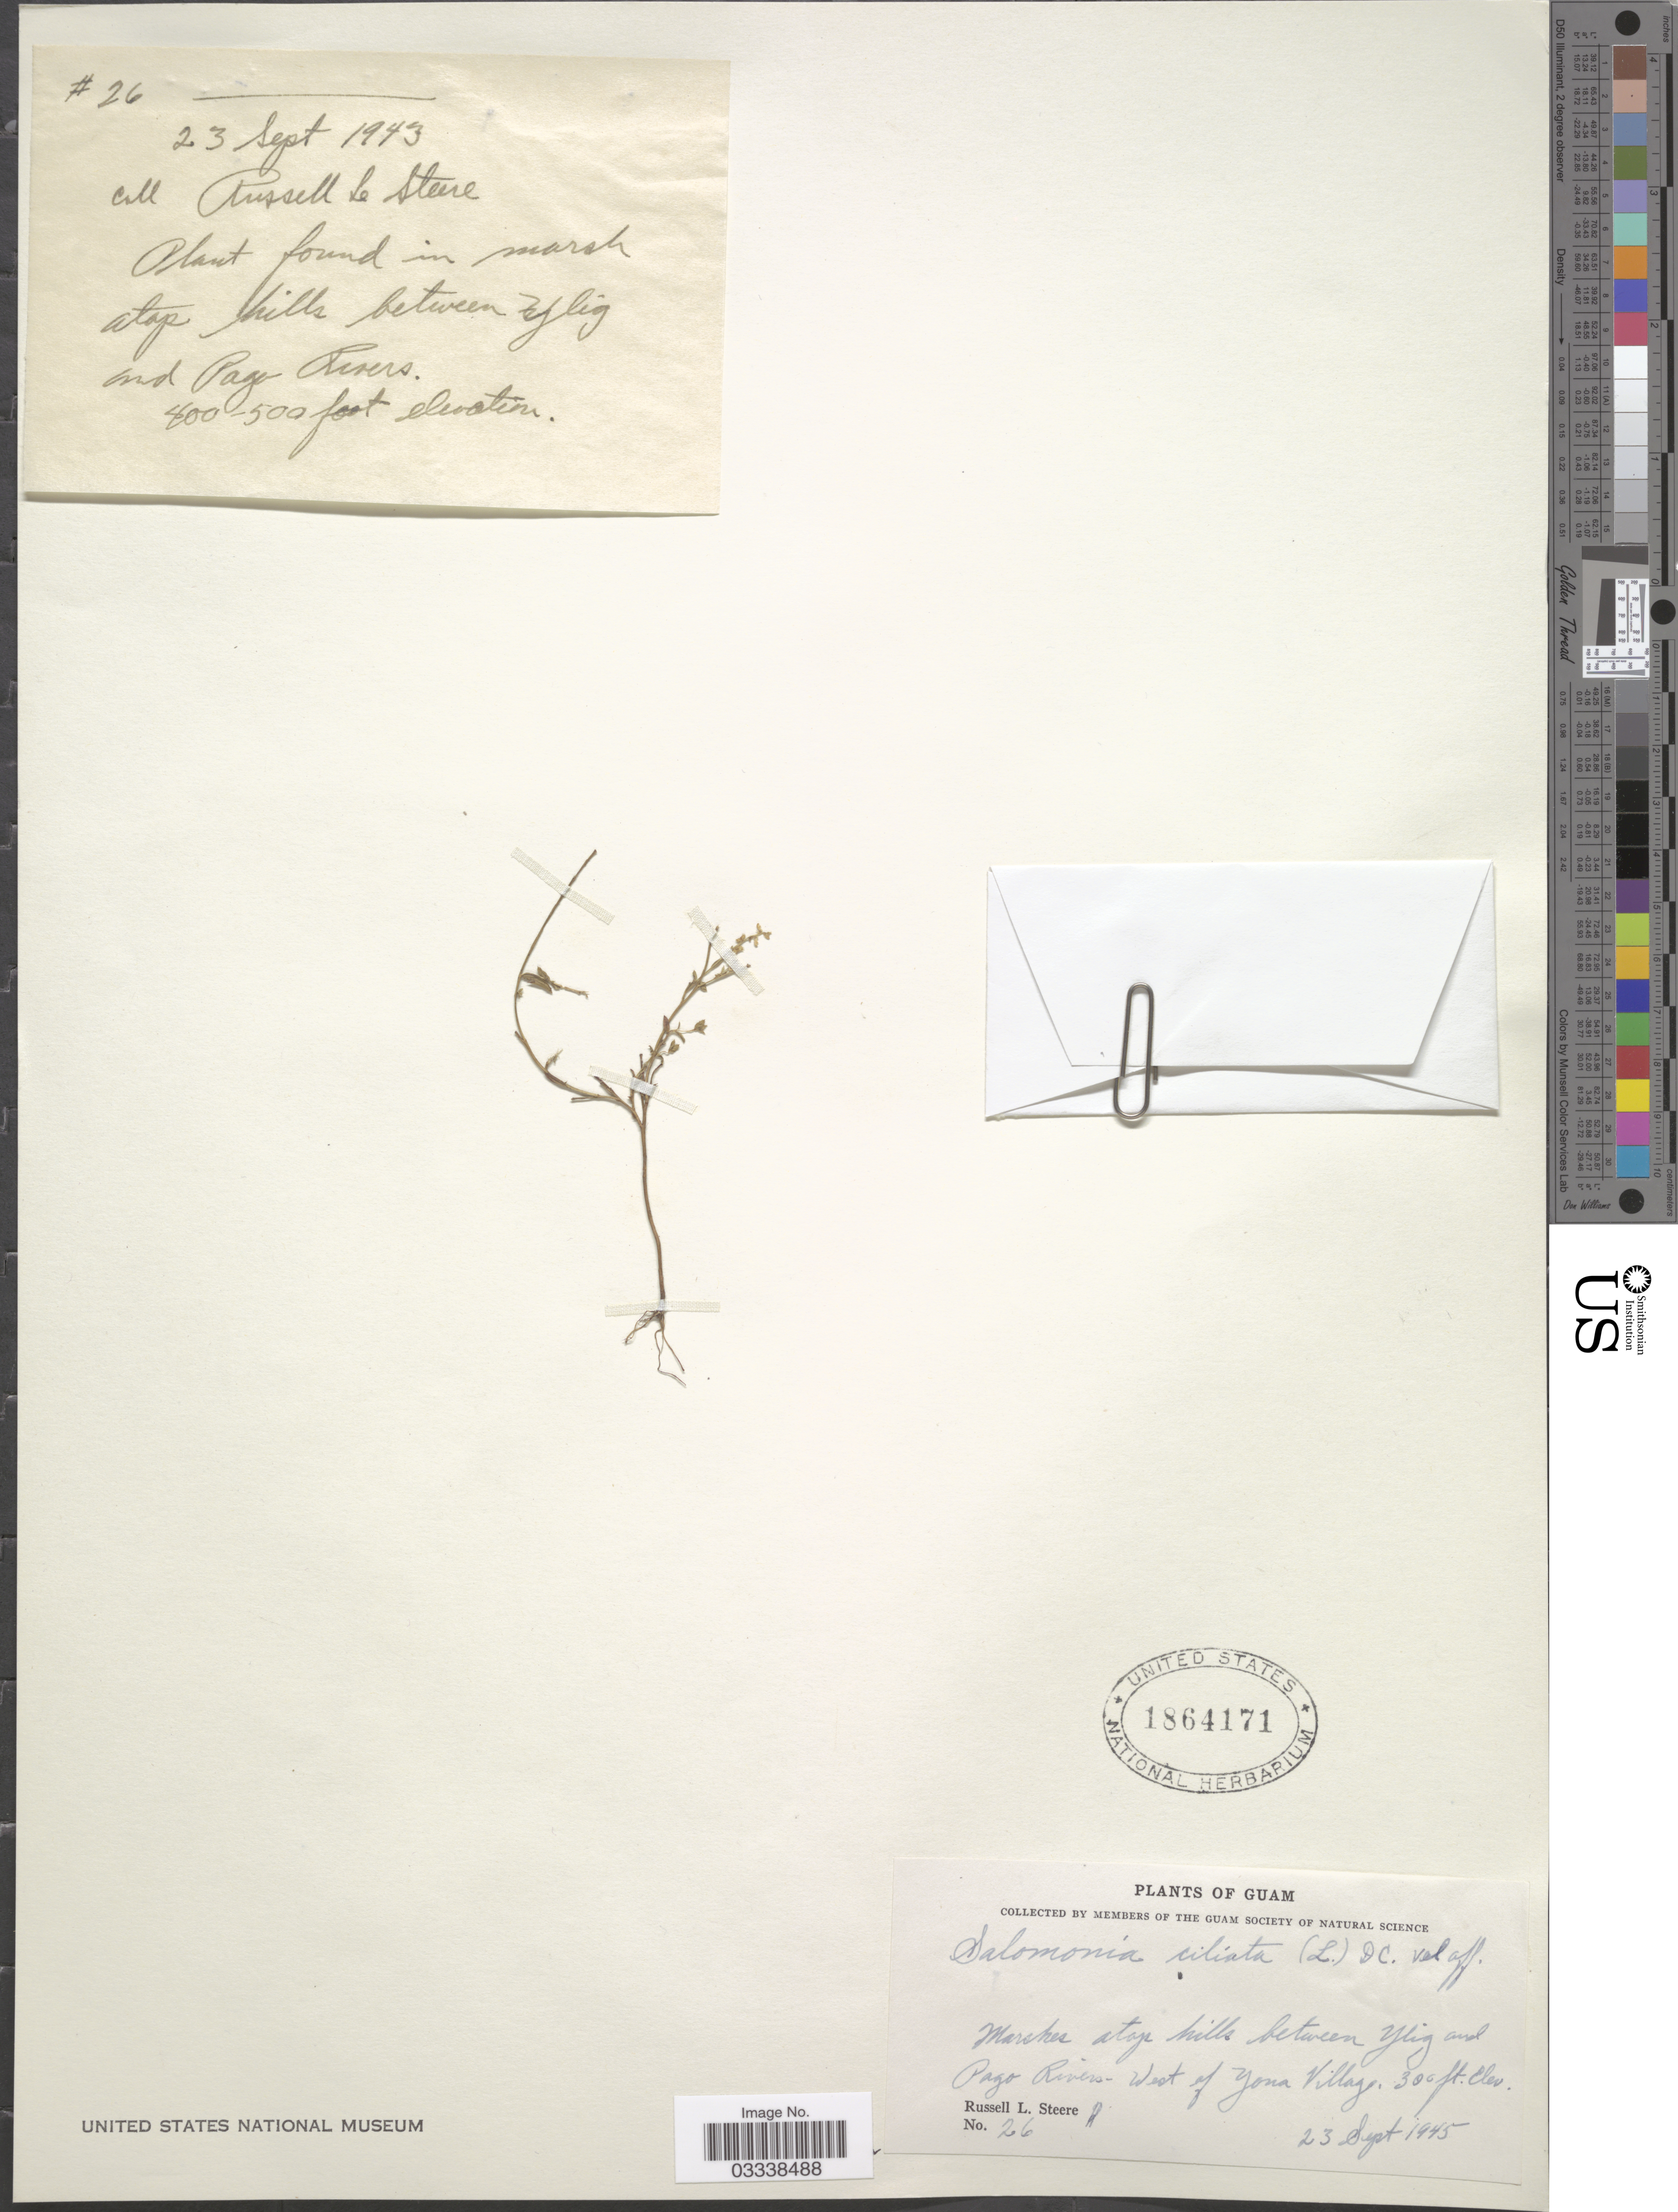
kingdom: Plantae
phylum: Tracheophyta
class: Magnoliopsida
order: Fabales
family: Polygalaceae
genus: Salomonia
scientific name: Salomonia ciliata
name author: (L.) DC.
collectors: R. L. Steere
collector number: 26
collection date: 1943-09-23/1945-09-23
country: Guam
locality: Marshes atop hills between Ylig and Pago Rivers-West of Yona Village.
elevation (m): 91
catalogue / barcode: US 1864171